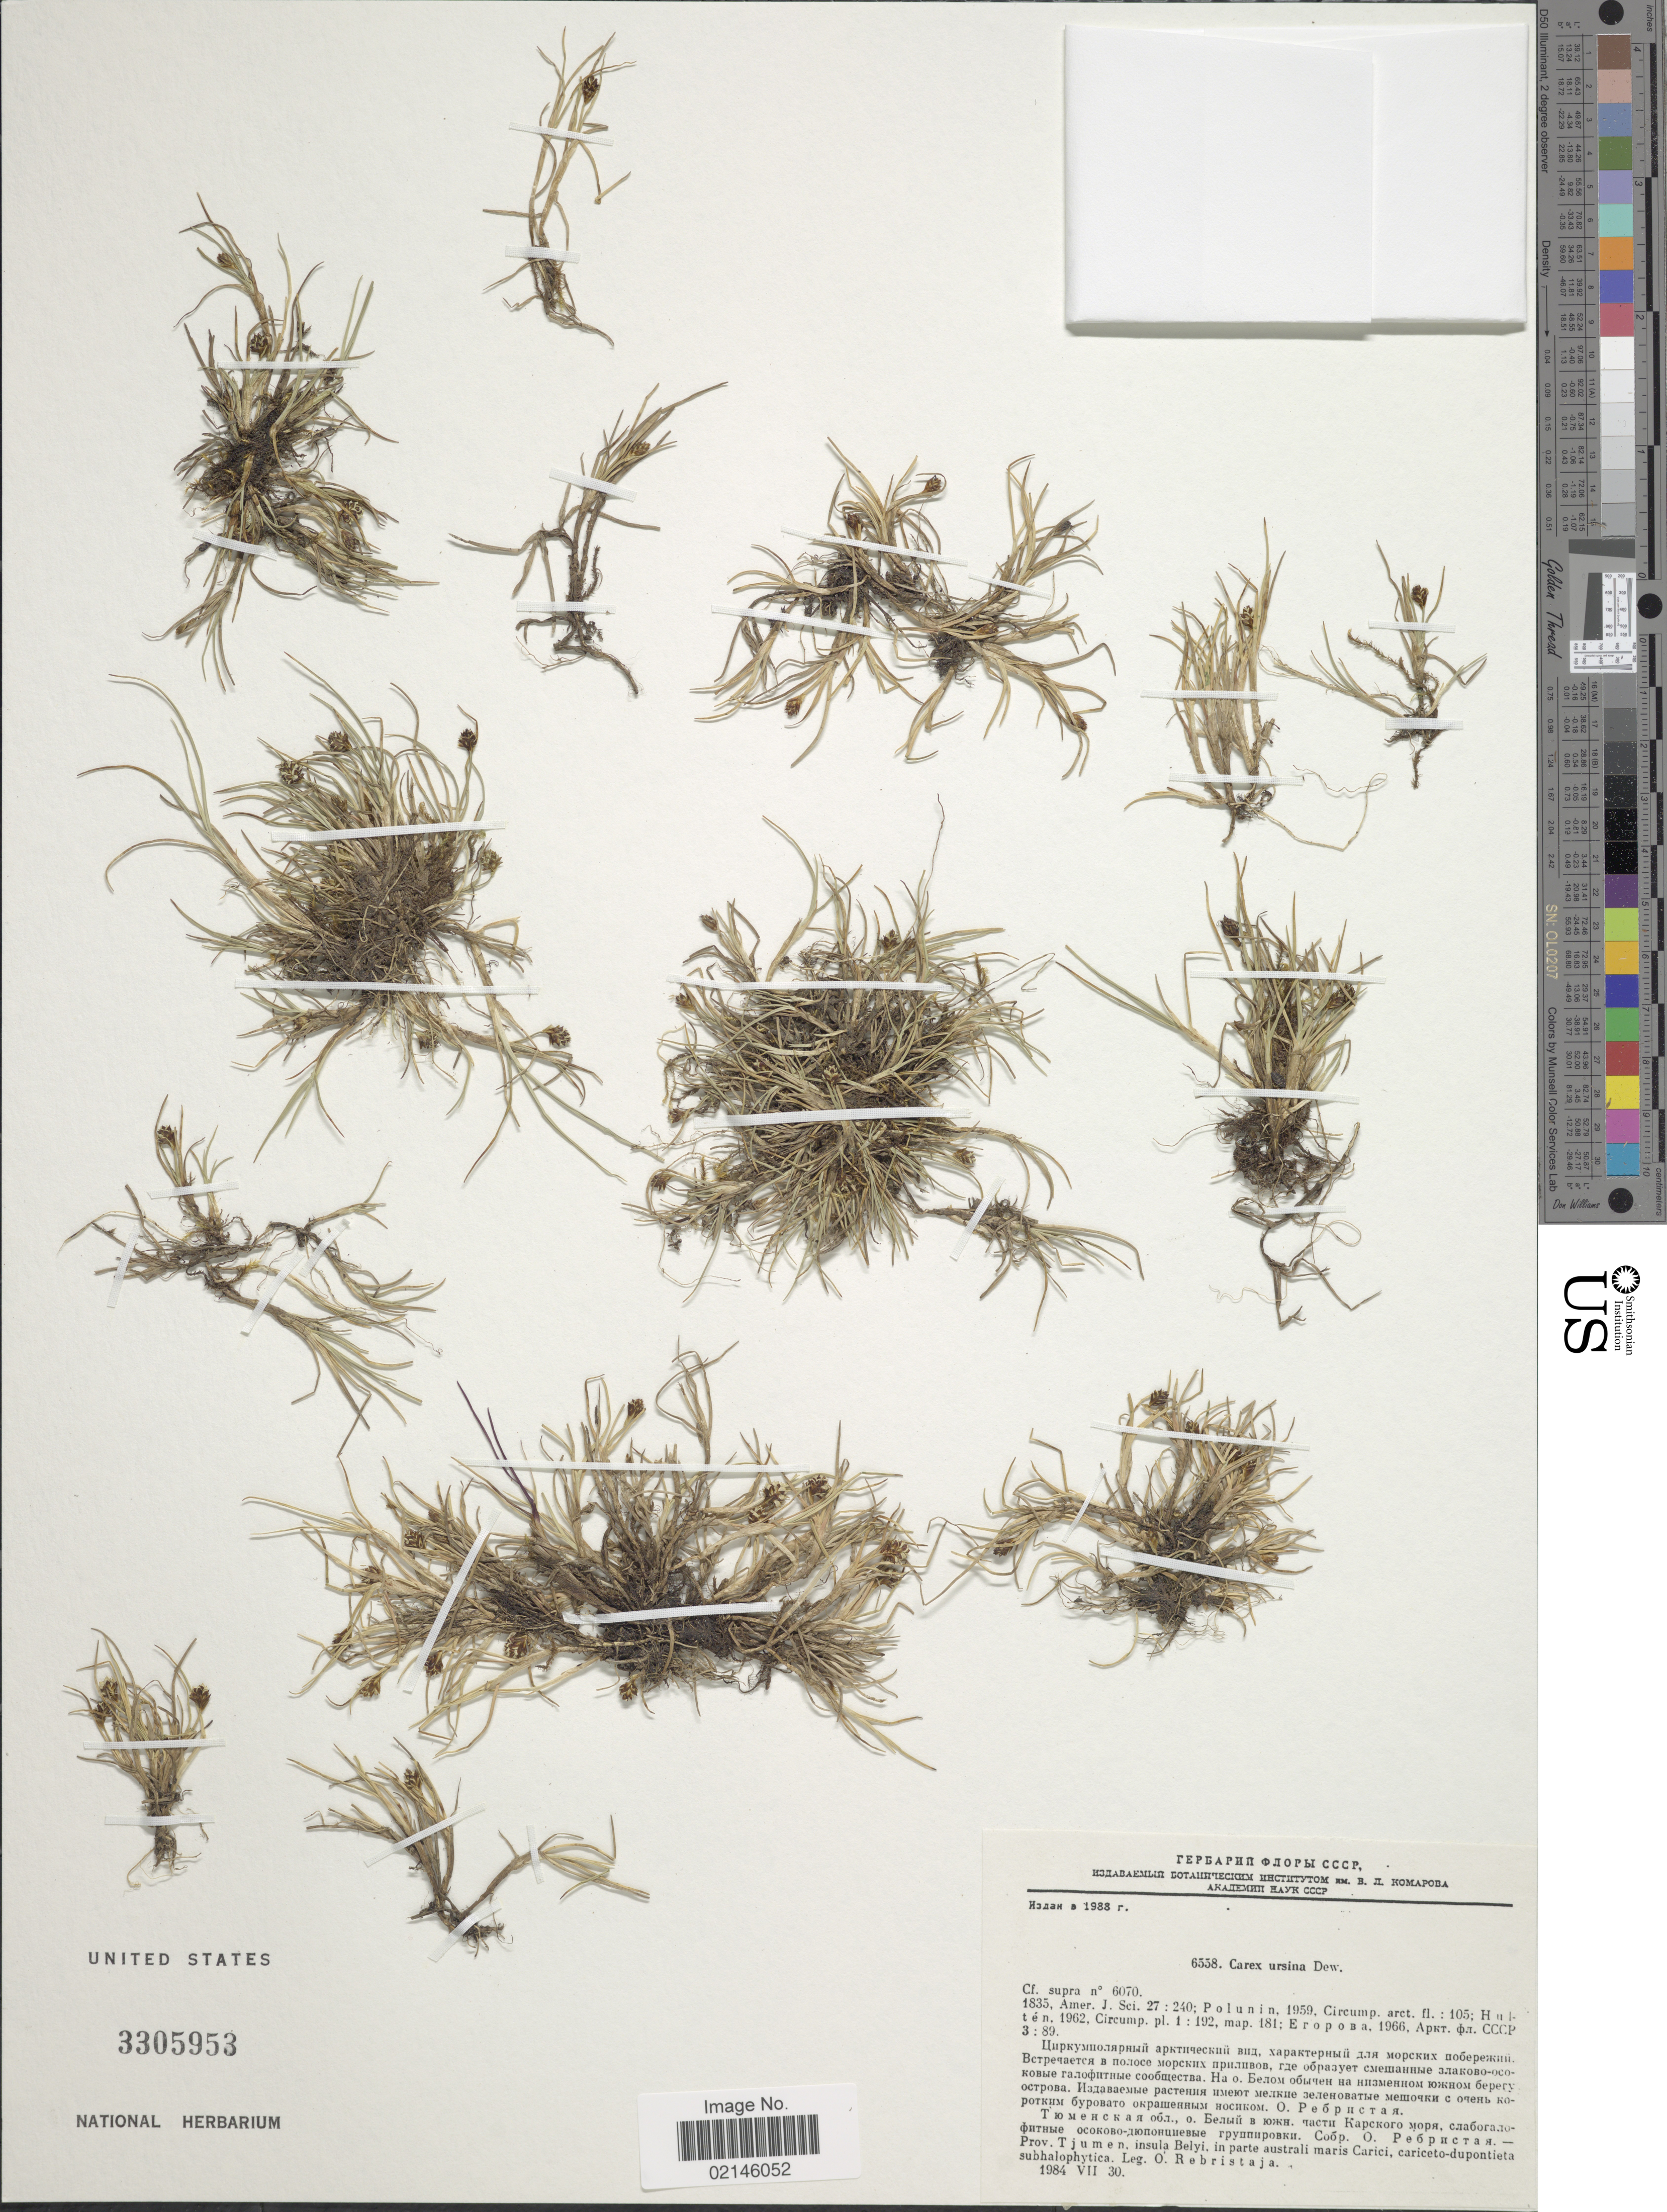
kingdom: Plantae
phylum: Tracheophyta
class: Liliopsida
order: Poales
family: Cyperaceae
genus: Carex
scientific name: Carex ursina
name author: Dewey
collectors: O. V. Rebristaja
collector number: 6558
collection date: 1984-07-30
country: Russian Federation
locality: Prov. Tjumen, insula Belyi, in parte australi maris Carici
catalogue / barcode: US 3305953